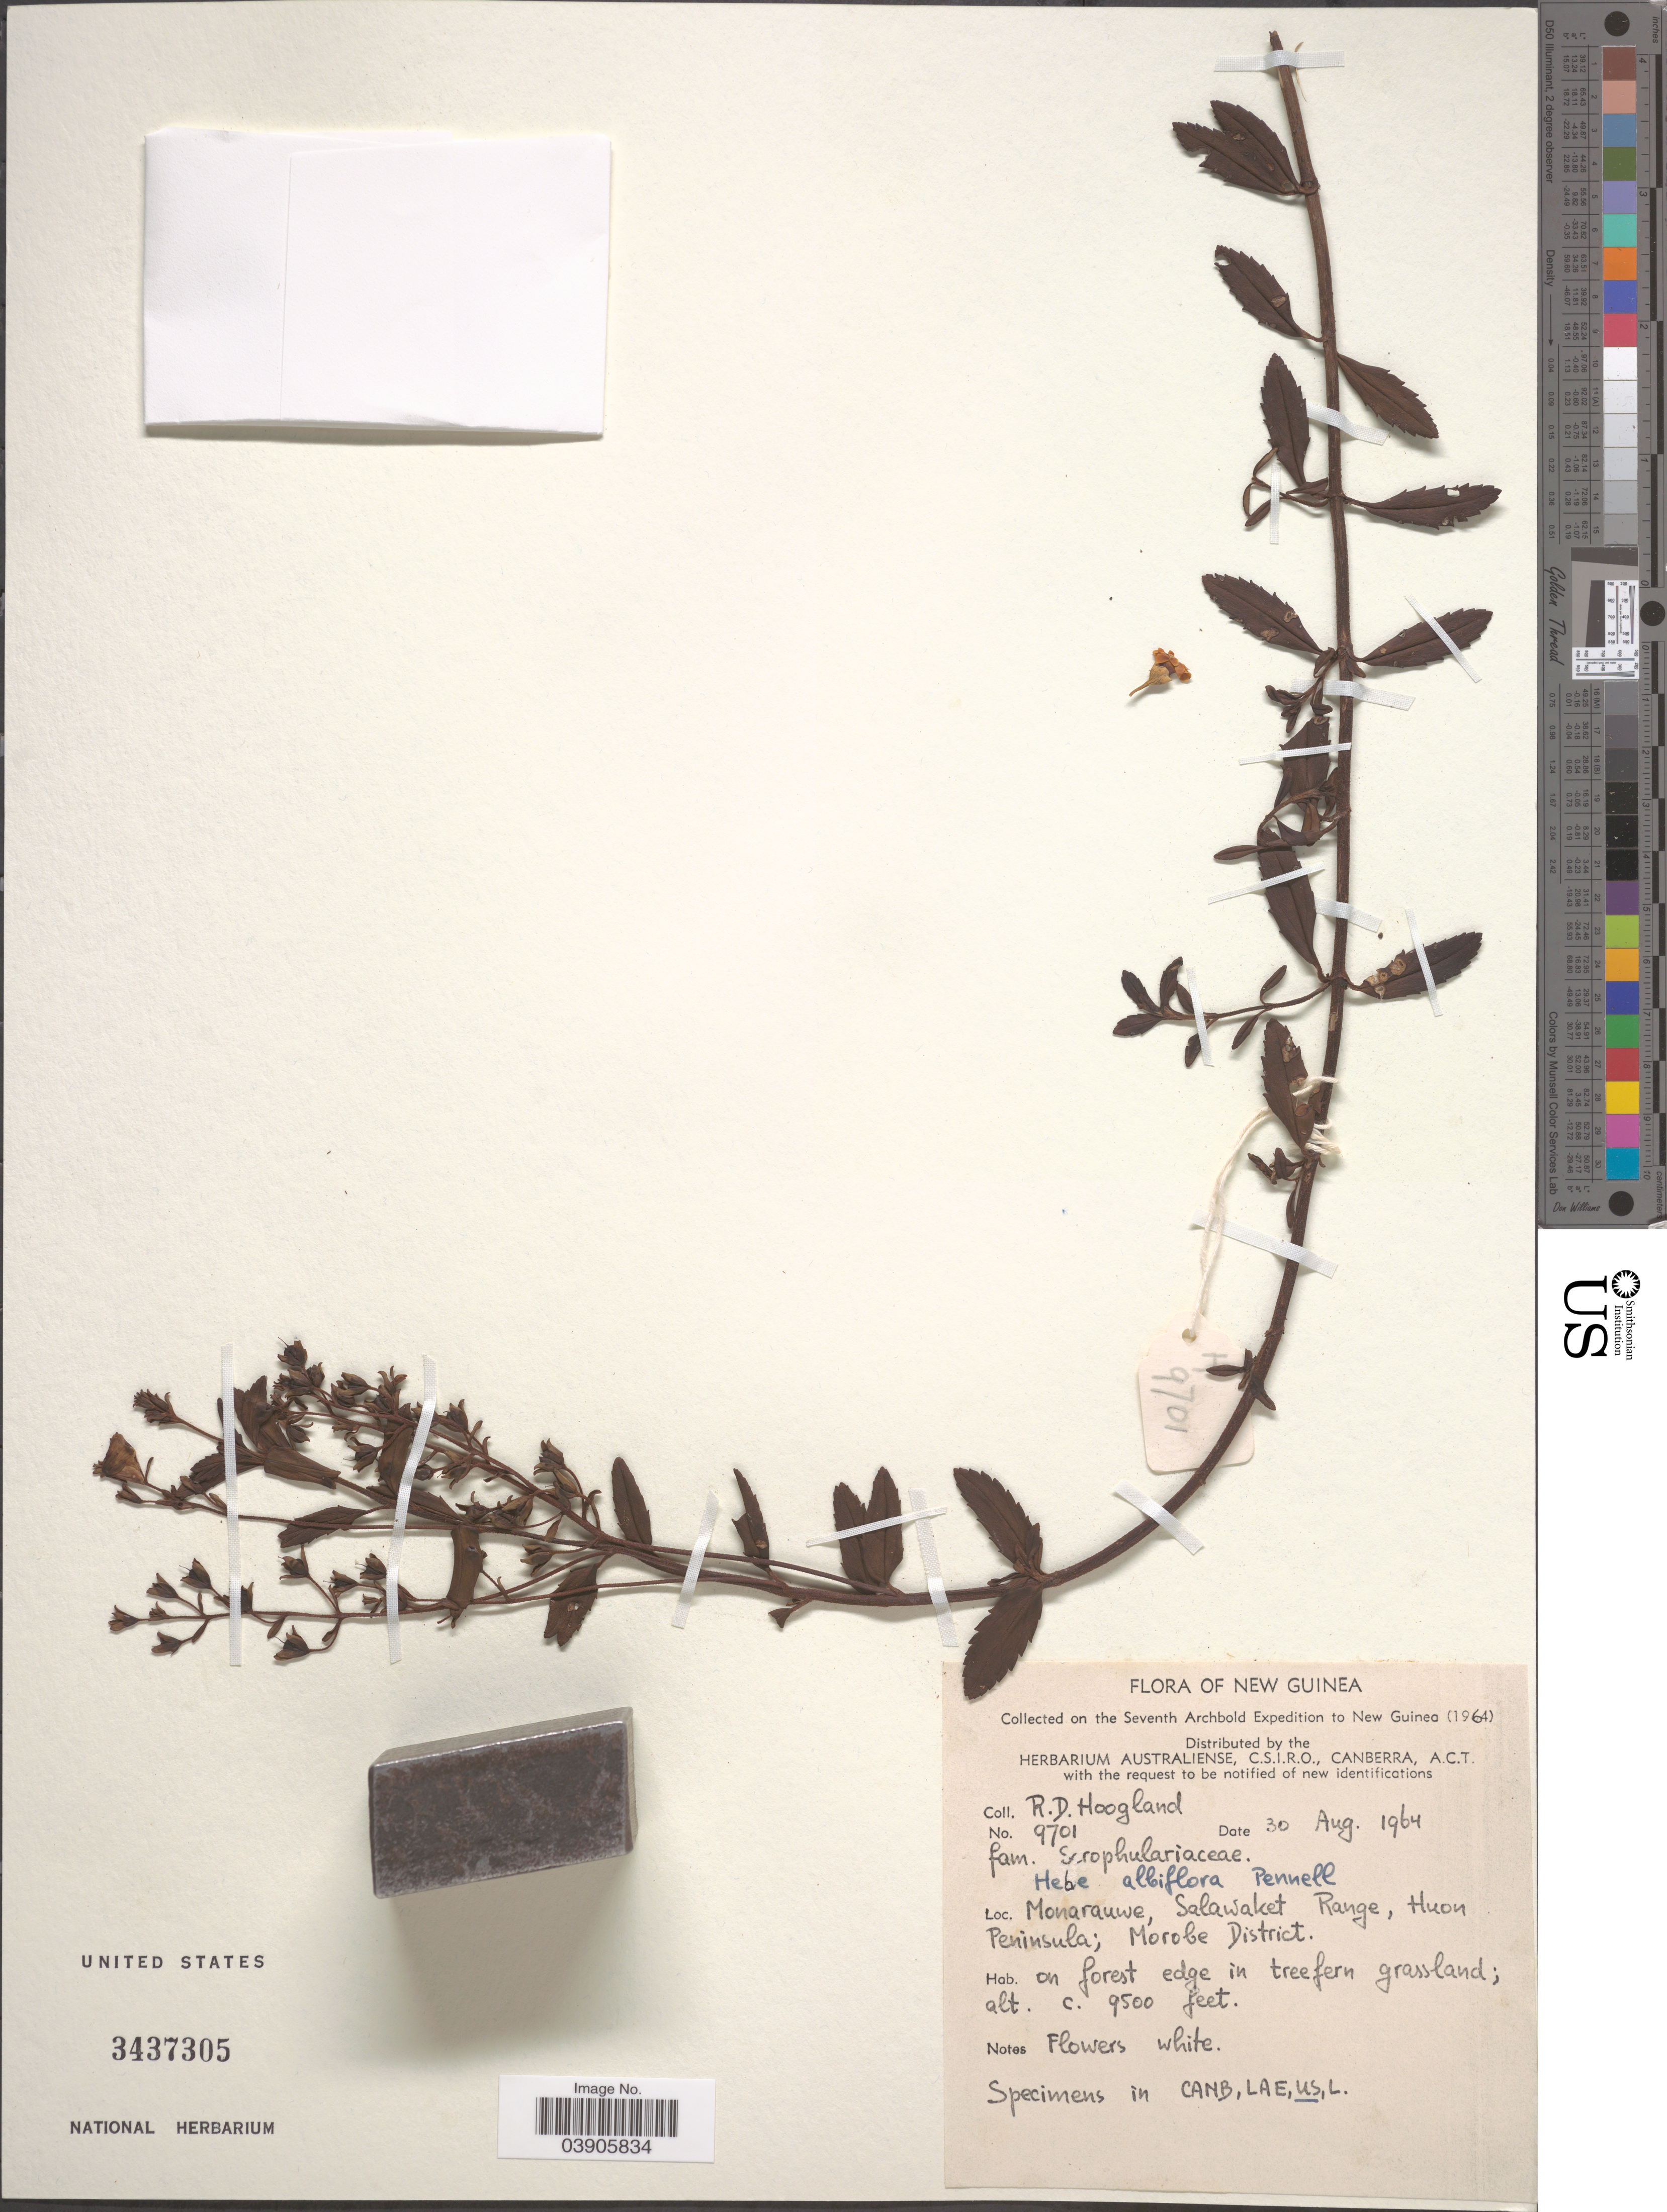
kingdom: Plantae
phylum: Tracheophyta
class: Magnoliopsida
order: Lamiales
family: Plantaginaceae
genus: Hebe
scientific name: Hebe albiflora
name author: Pennell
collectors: R. D. Hoogland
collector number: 9701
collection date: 1964-08-30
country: Papua New Guinea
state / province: Morobe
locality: New Guinea. Monarauwe, Salawaket Range, Huon Peninsula; Morobe District.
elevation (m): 2896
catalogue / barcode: US 3437305